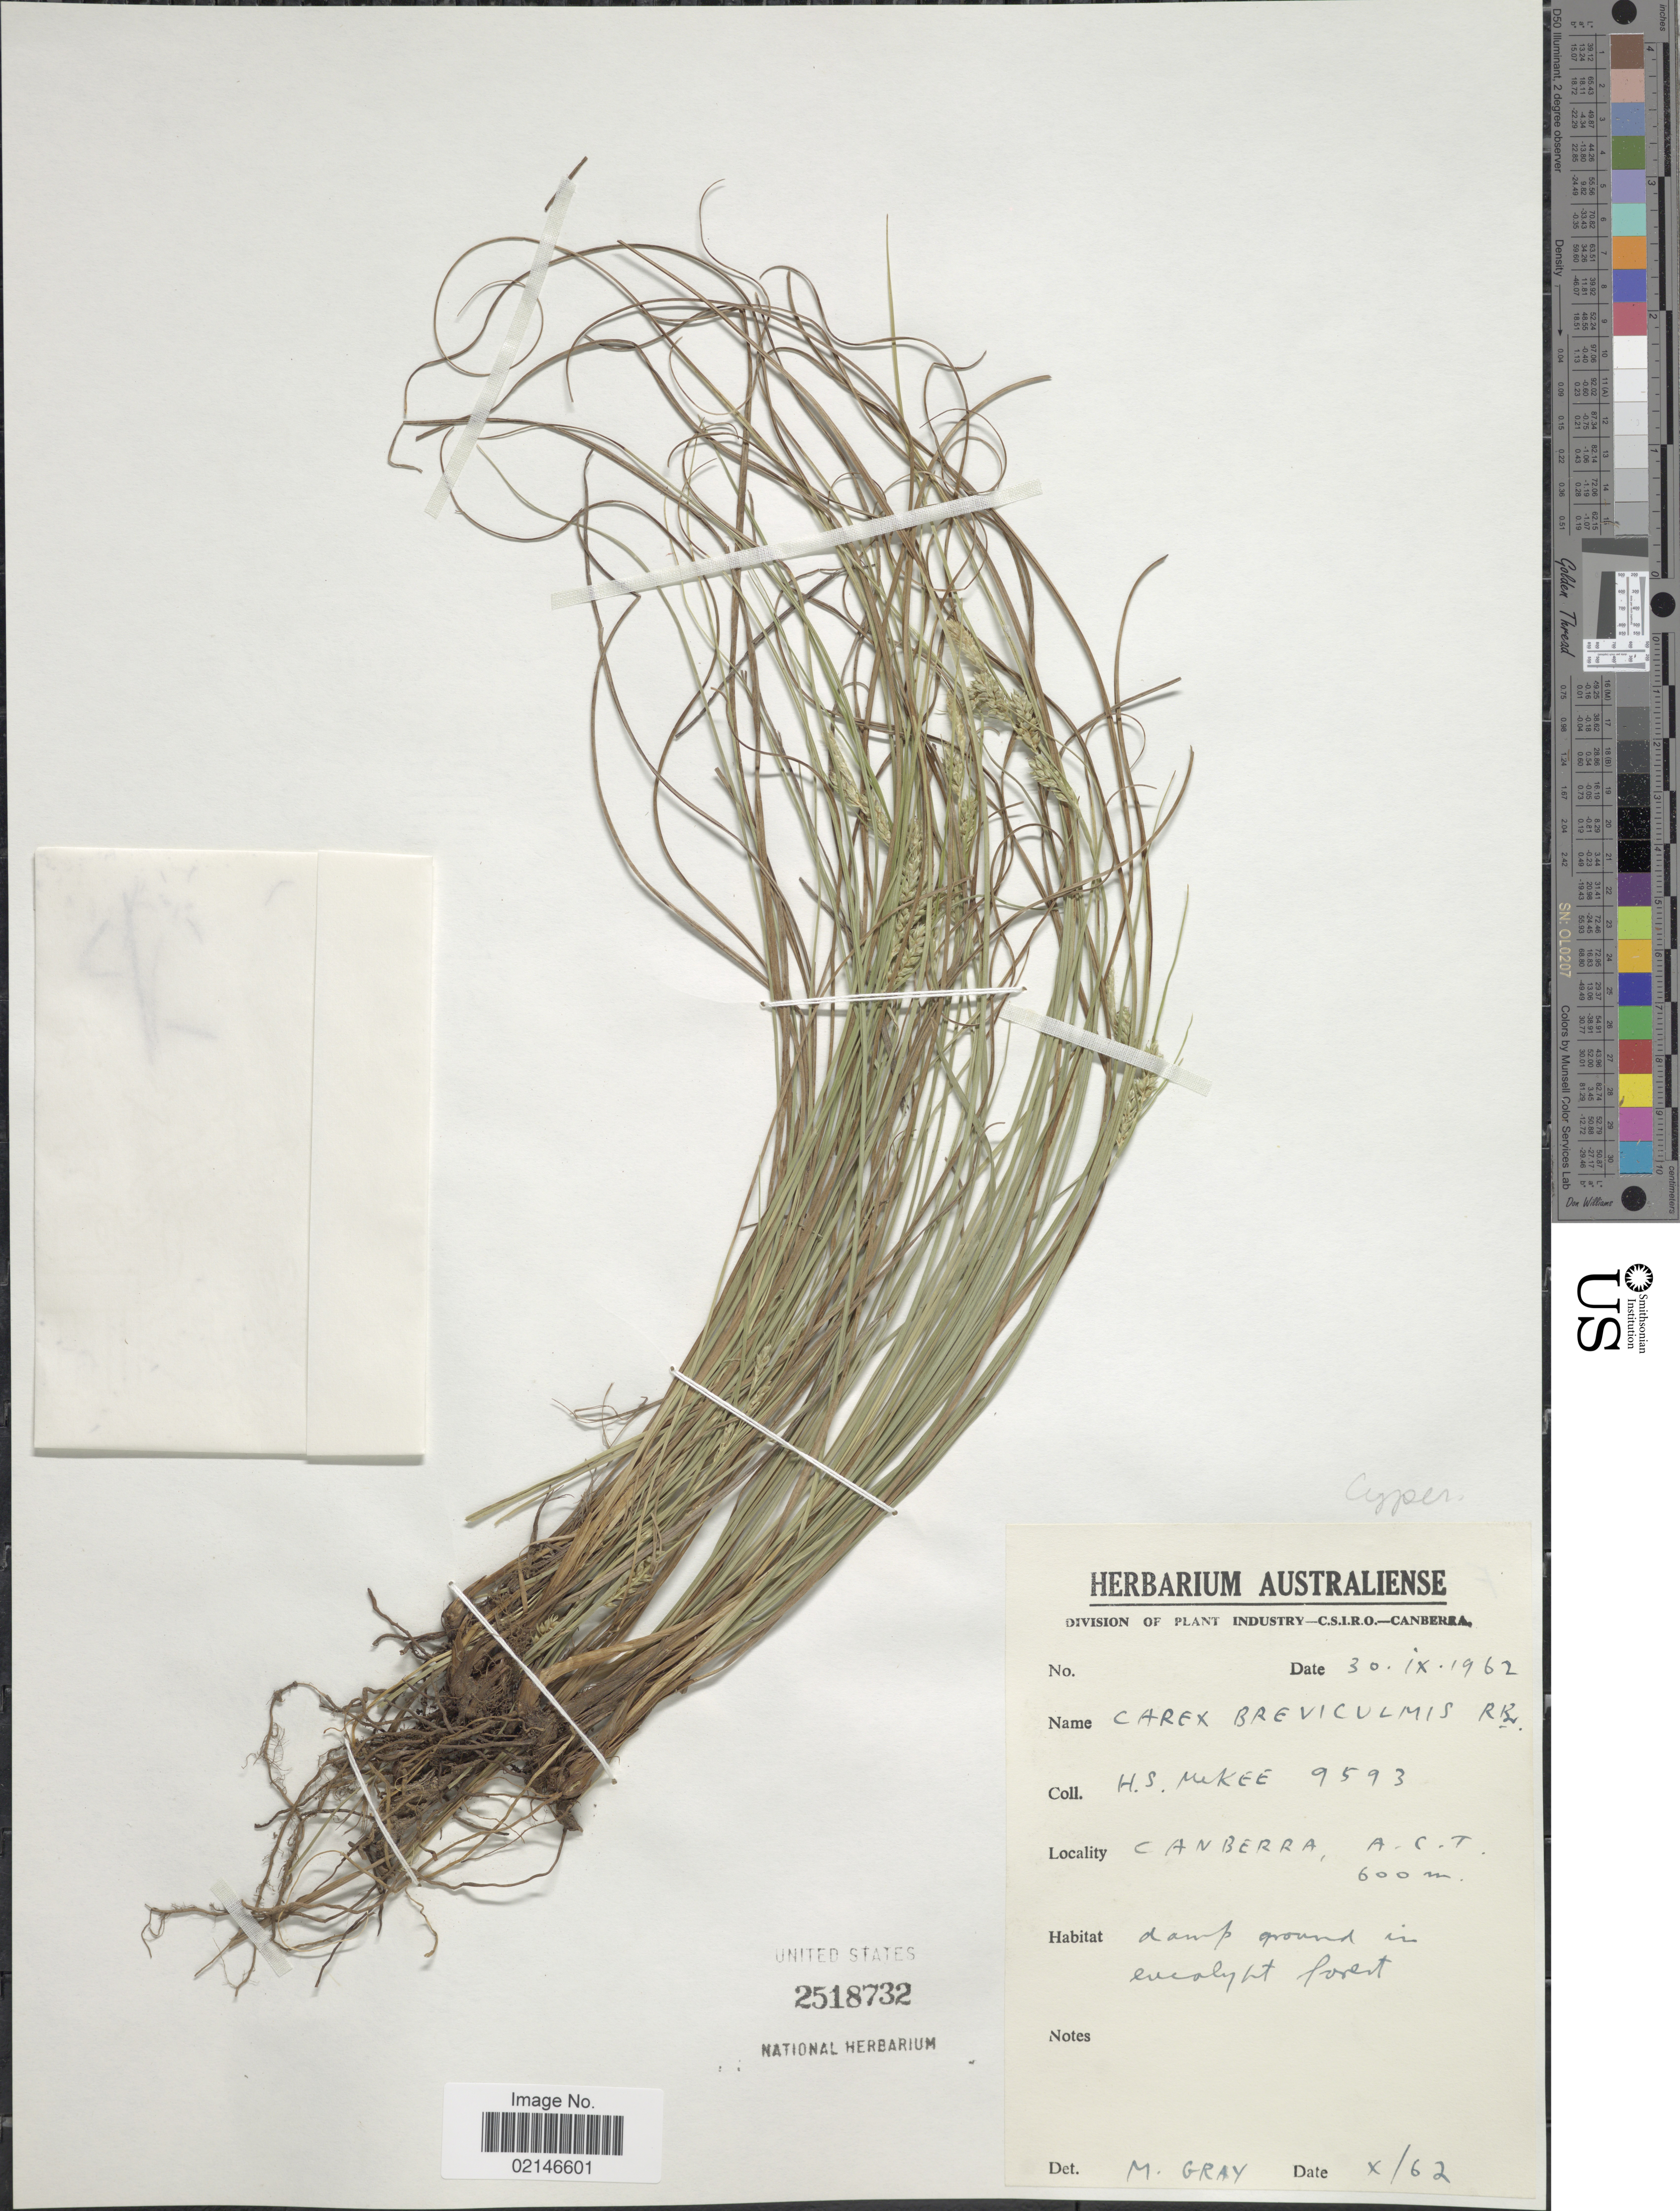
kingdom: Plantae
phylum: Tracheophyta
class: Liliopsida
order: Poales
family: Cyperaceae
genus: Carex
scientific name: Carex breviculmis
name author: R. Br.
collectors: H. S. McKee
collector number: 9593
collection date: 1962-09-30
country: Australia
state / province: Australian Capital Territory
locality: Canberra, A.C.T.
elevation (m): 600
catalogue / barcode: US 2518732